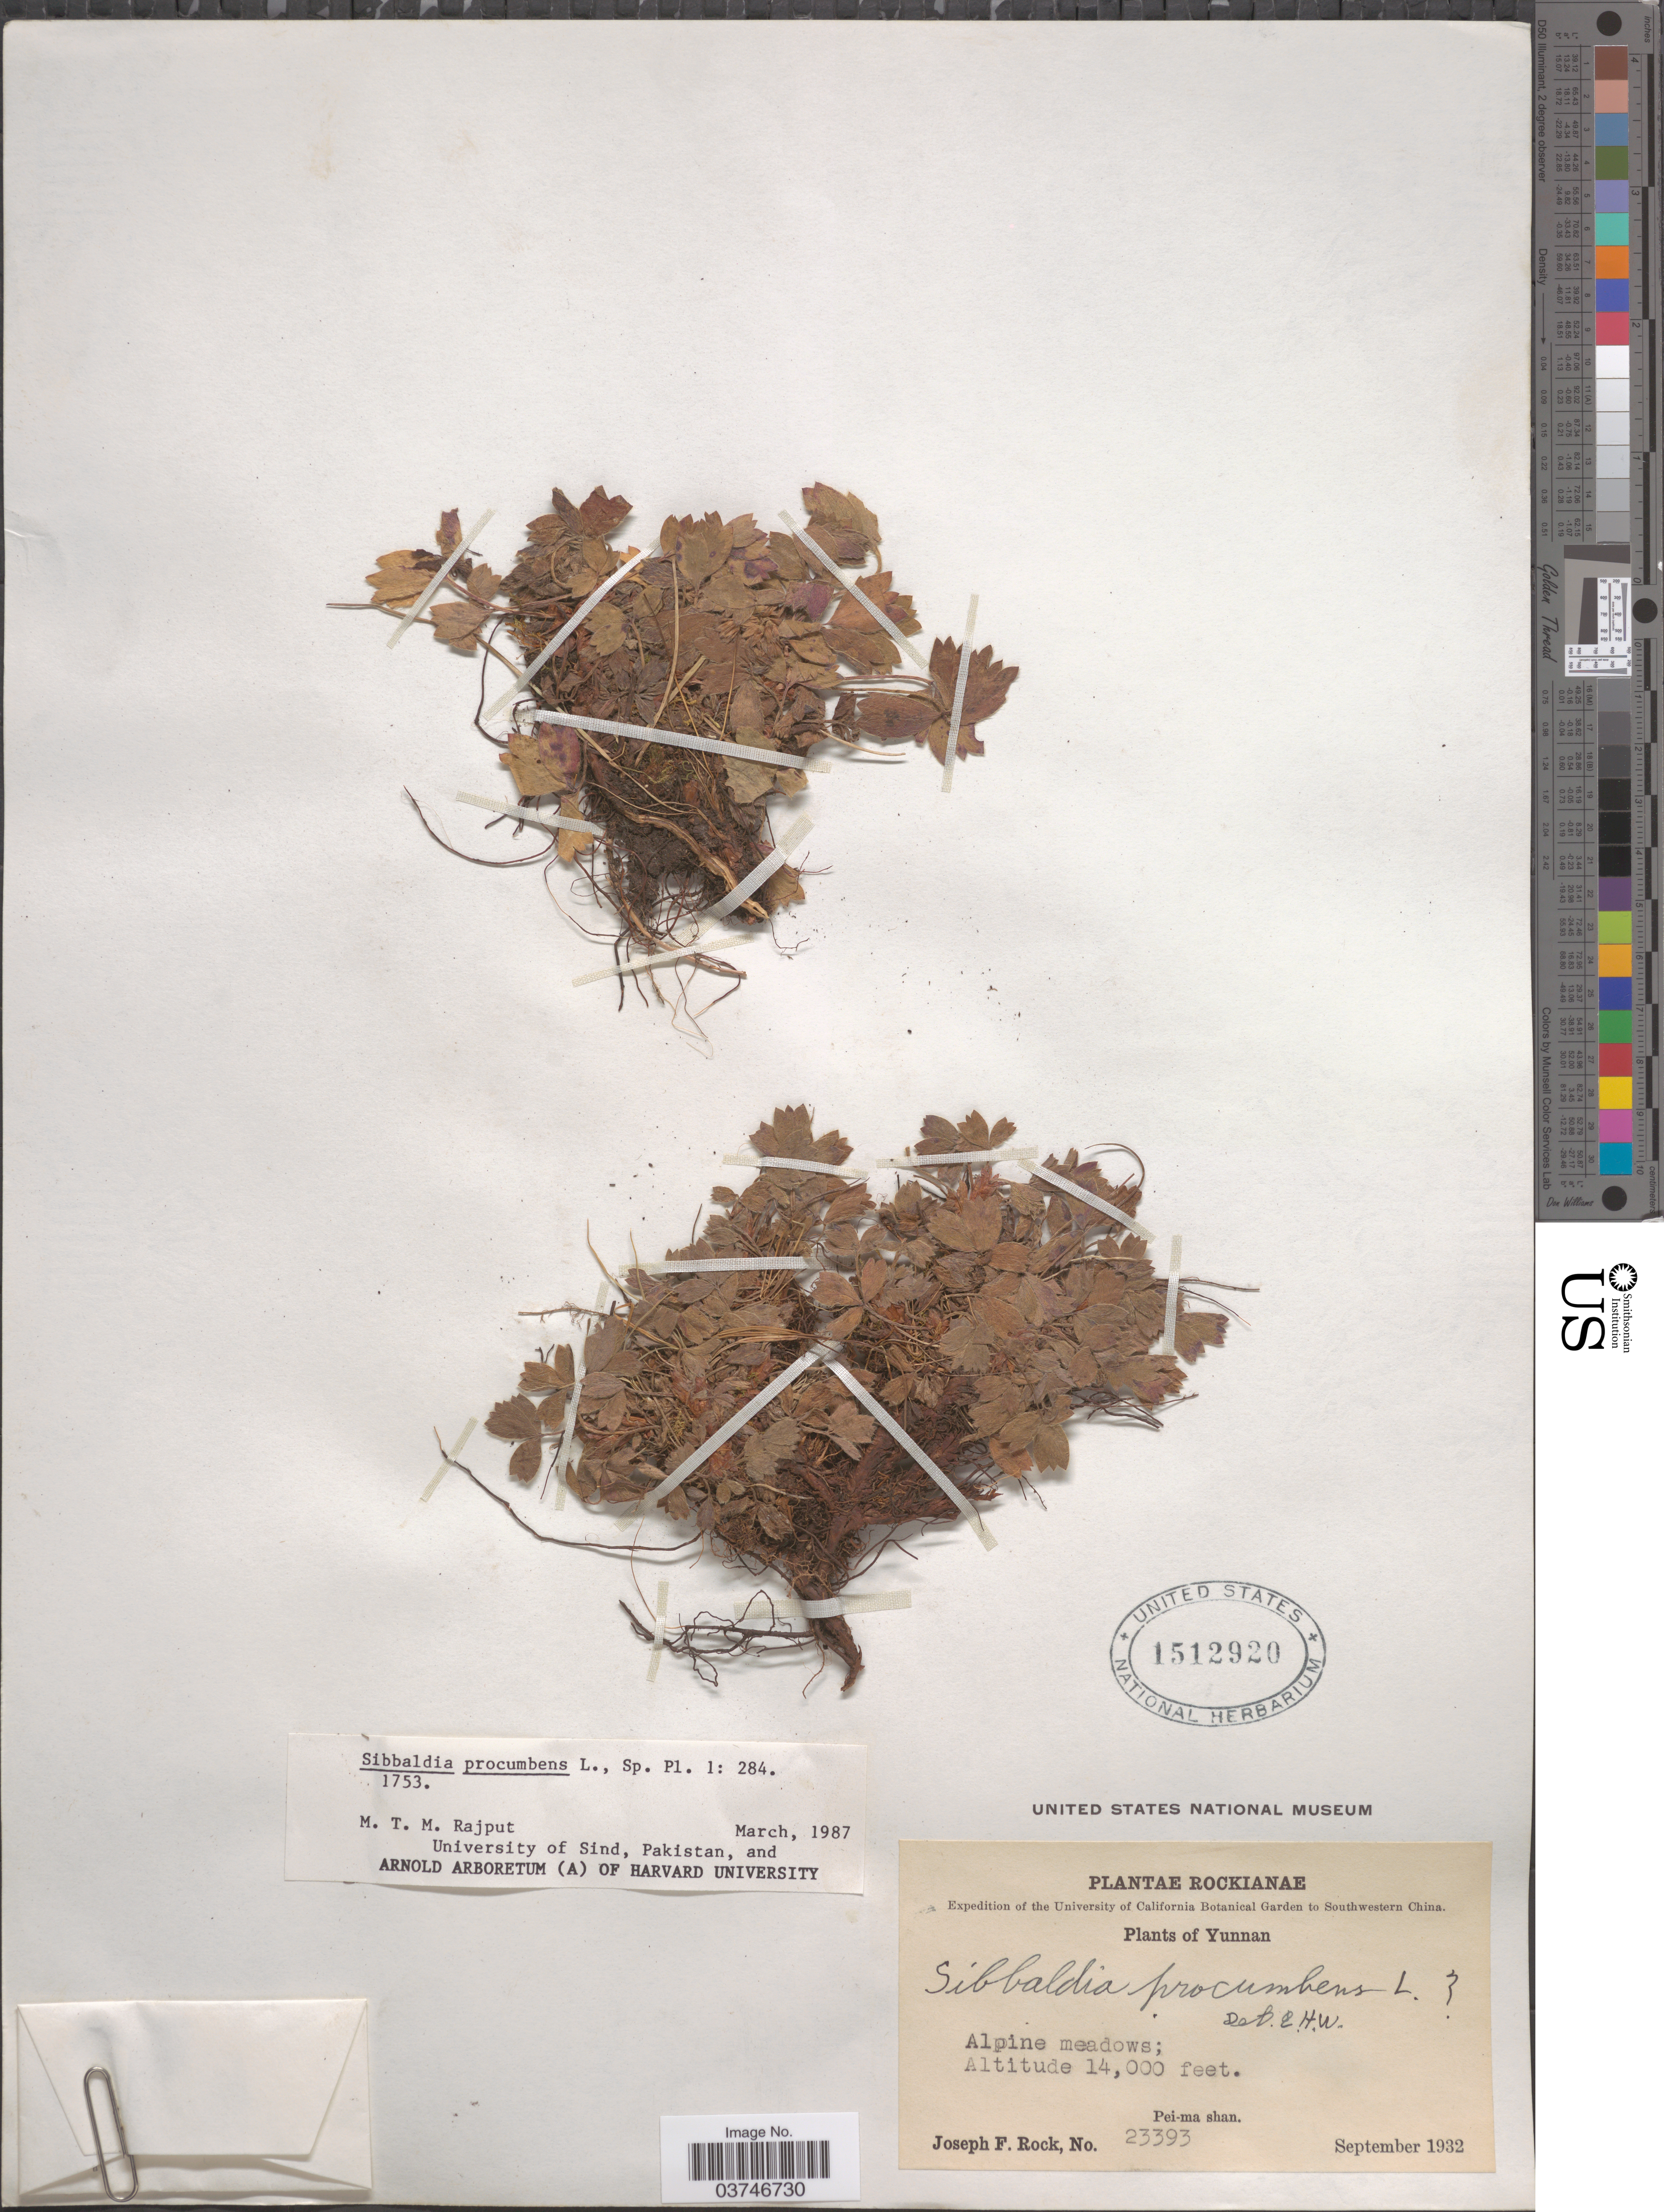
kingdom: Plantae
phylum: Tracheophyta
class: Magnoliopsida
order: Rosales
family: Rosaceae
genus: Sibbaldia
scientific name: Sibbaldia procumbens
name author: L.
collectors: J. F. Rock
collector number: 23393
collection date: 1932-09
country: China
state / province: Yunnan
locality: Southwestern China. Pei-ma shan.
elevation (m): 4267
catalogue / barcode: US 1512920